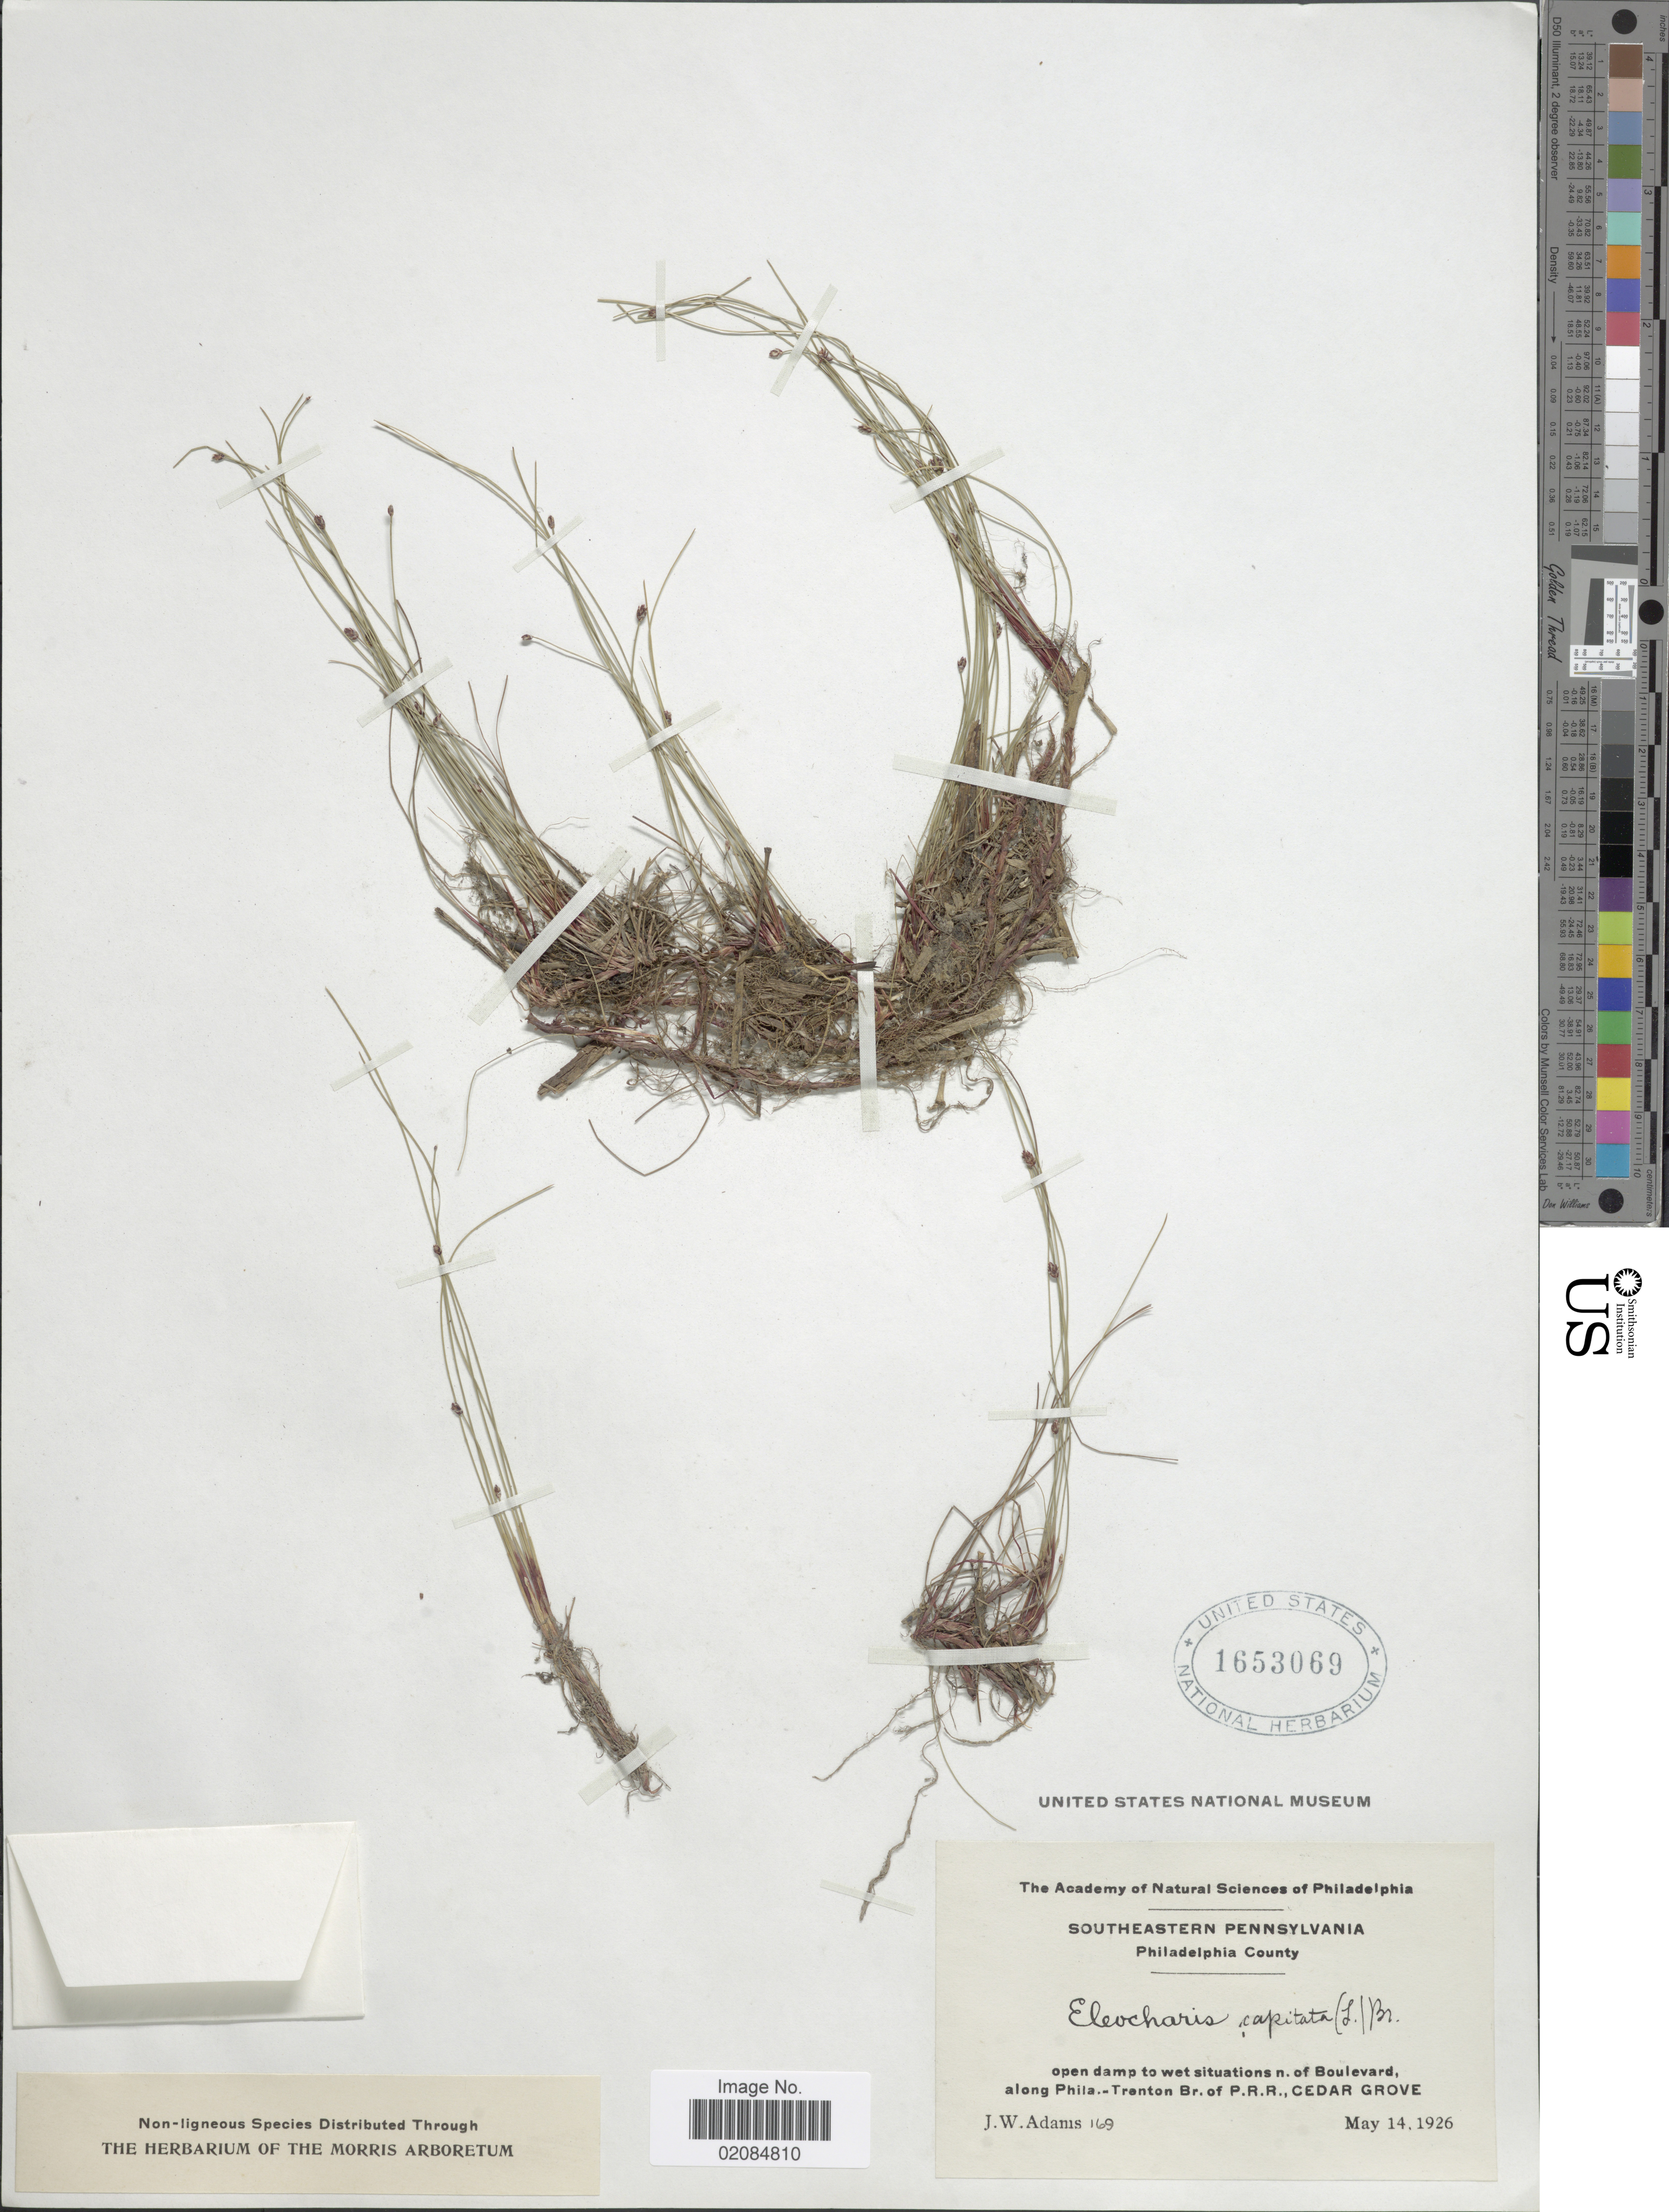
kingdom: Plantae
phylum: Tracheophyta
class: Liliopsida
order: Poales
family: Cyperaceae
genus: Eleocharis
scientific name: Eleocharis verrucosa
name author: (Svenson) L. J. Harms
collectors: J. Adams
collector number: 169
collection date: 1926-05-14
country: United States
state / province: Pennsylvania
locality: Southeastern Pennsylvania. Philadelphia County. open damp to wet situations n. of Boulevard, along Phila.-Trenton Br. of P.R.R., Cedar Grove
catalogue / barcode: US 1653069